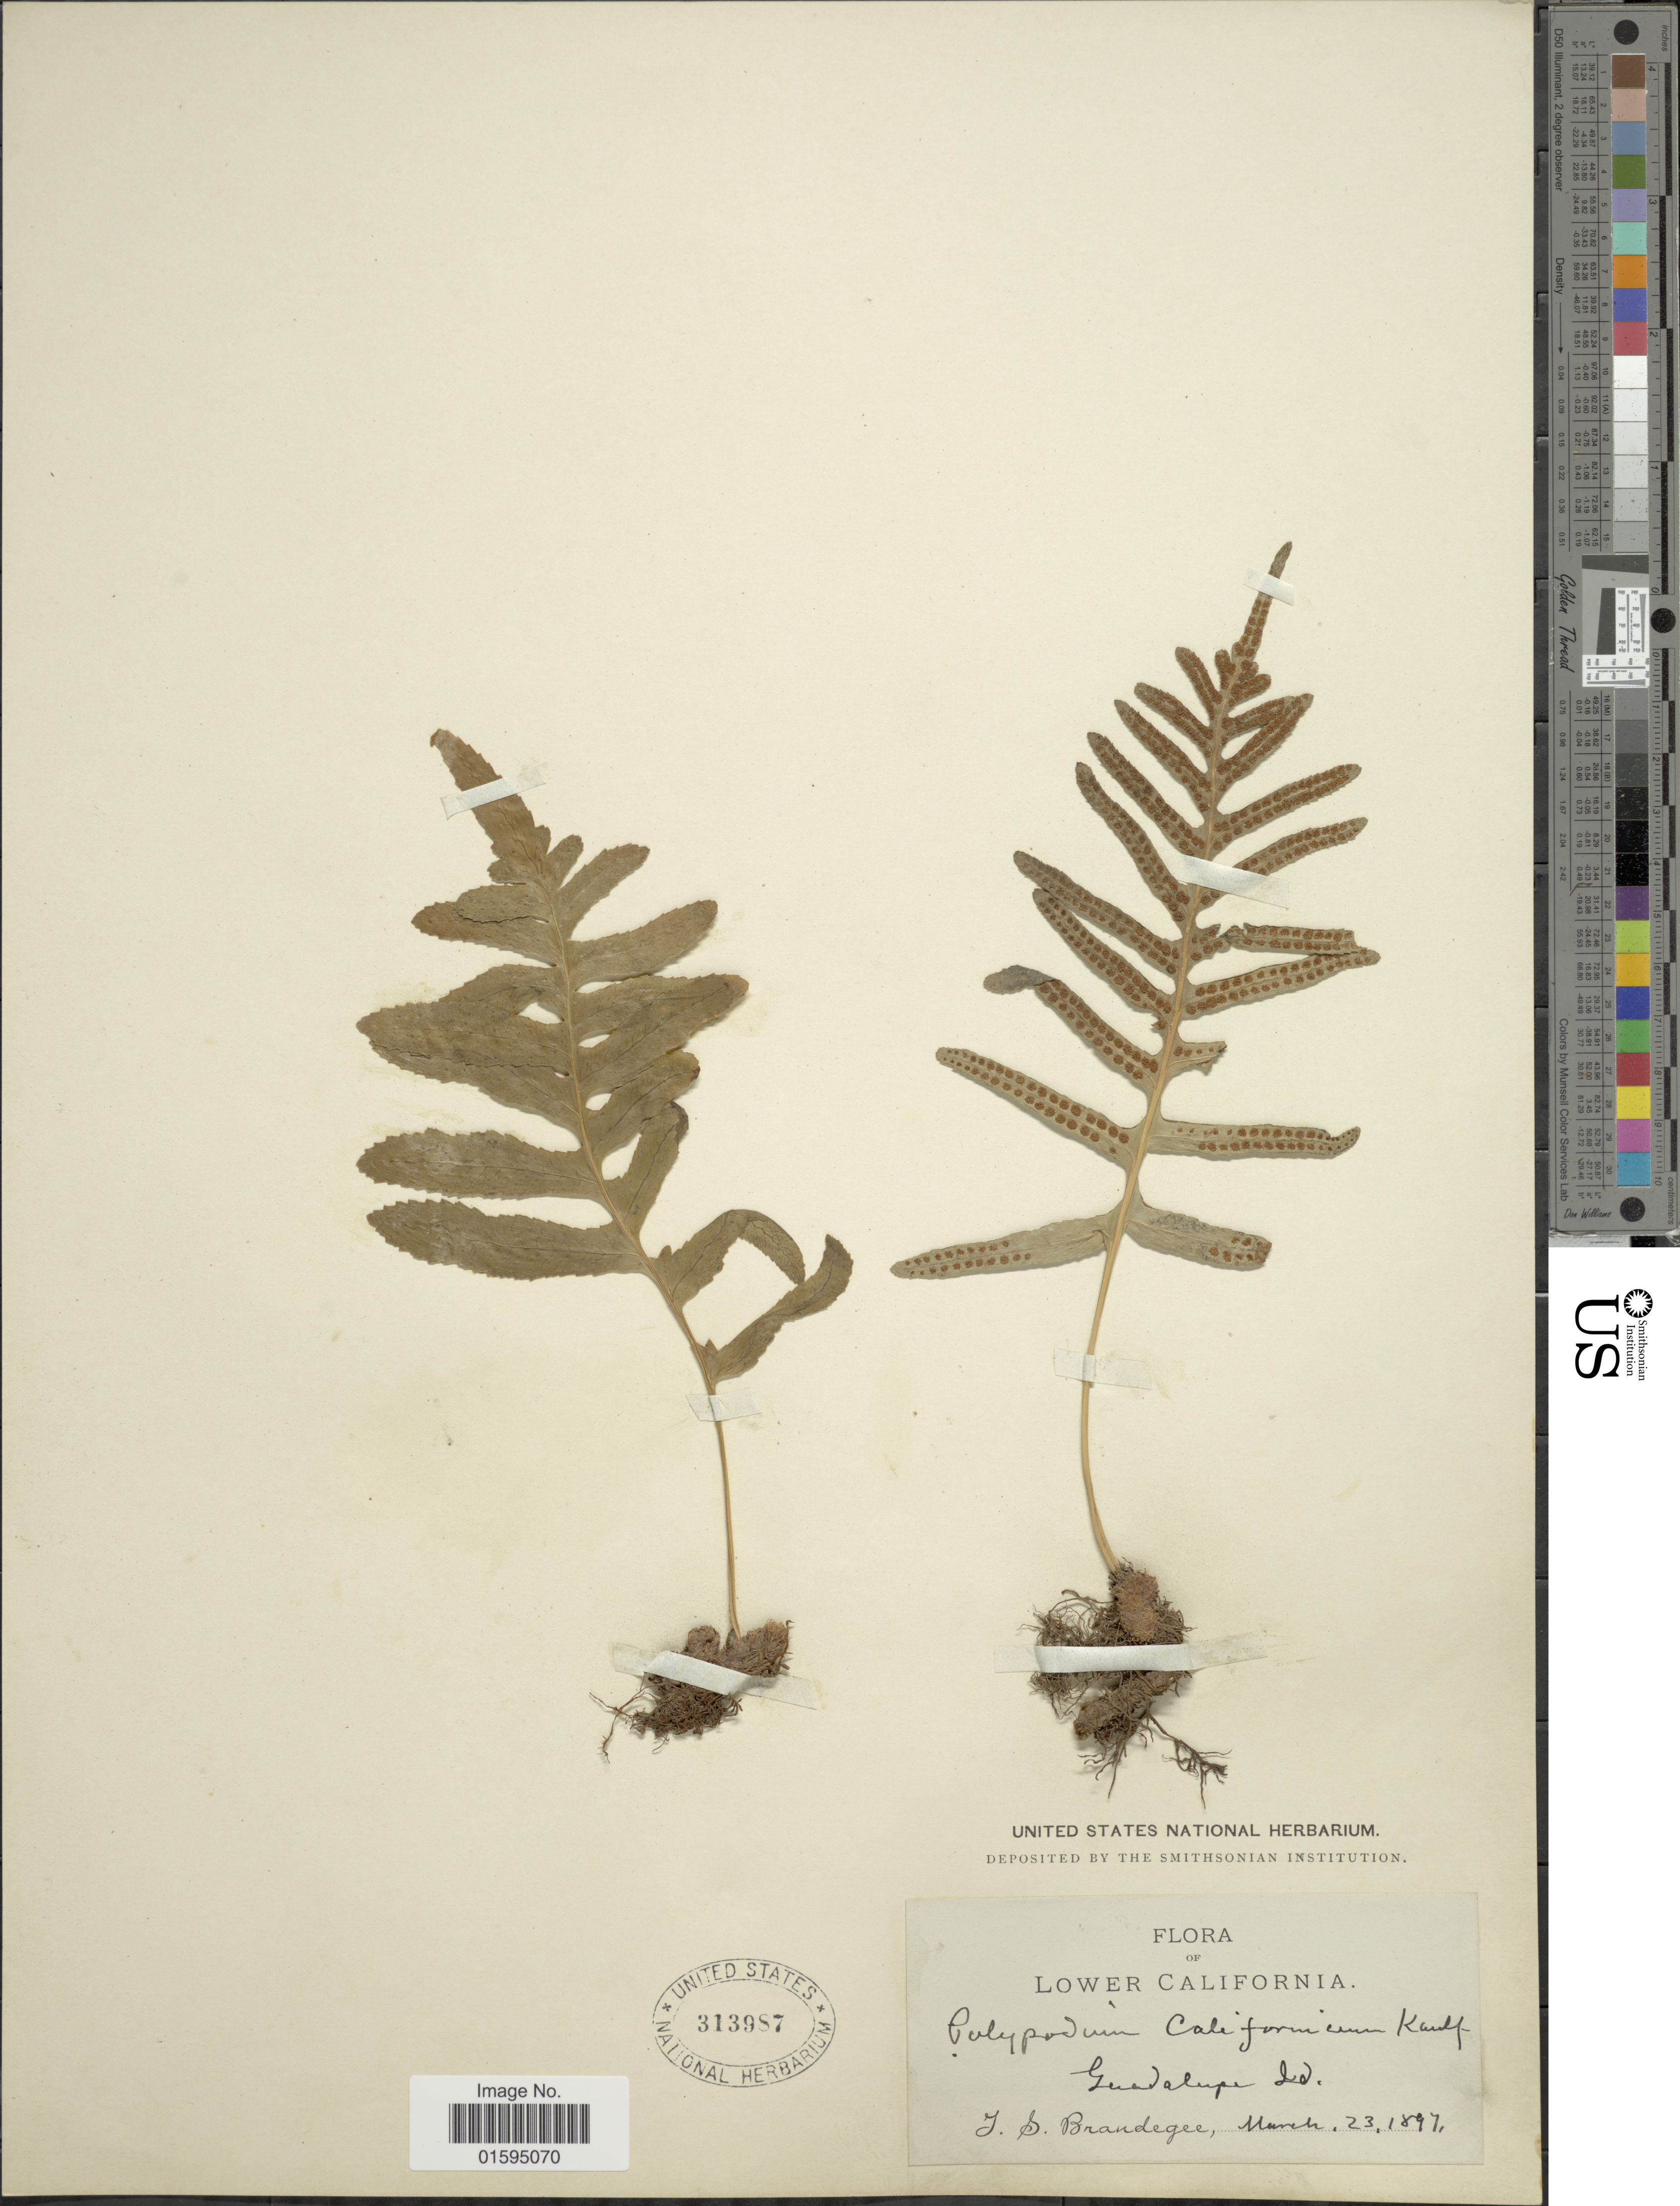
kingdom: Plantae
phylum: Tracheophyta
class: Polypodiopsida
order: Polypodiales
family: Polypodiaceae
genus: Polypodium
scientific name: Polypodium californicum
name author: Kaulf.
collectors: J. S. Brandegee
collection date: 1897-03-23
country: Mexico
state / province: Baja California Norte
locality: Lower California, Guadalupe Id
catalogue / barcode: US 313987